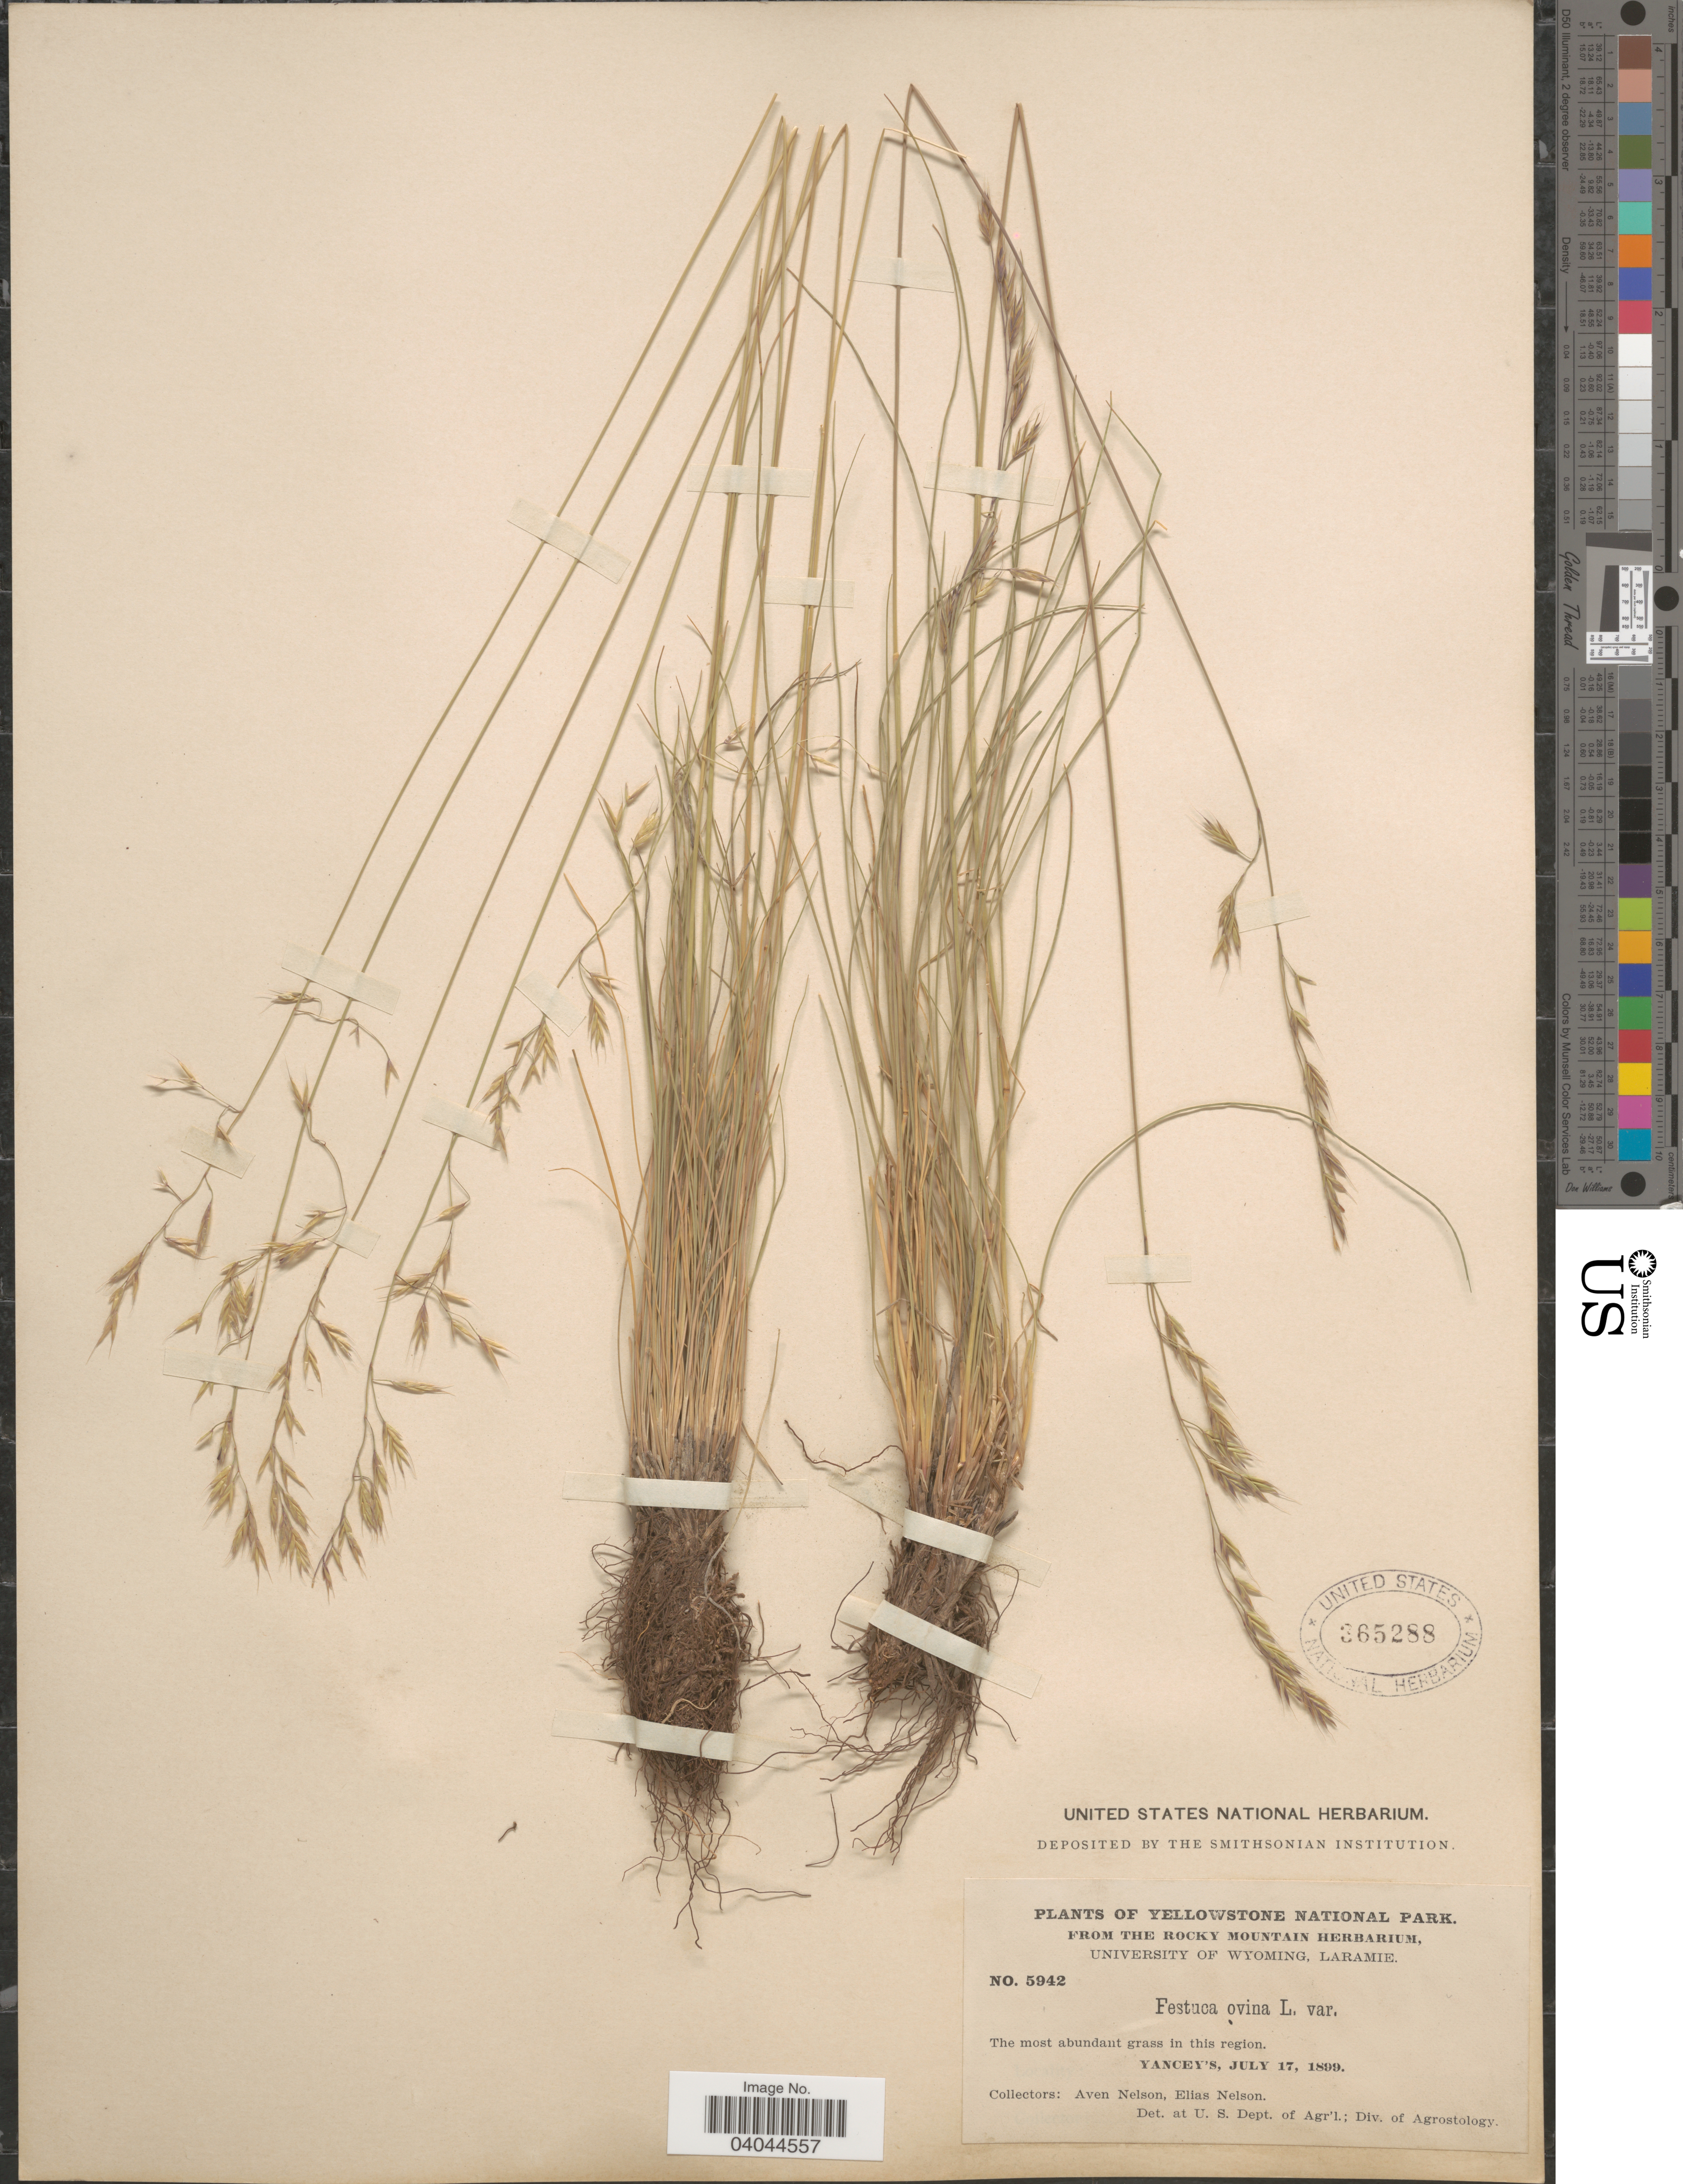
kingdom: Plantae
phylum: Tracheophyta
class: Liliopsida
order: Poales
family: Poaceae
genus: Festuca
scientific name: Festuca ovina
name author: L.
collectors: A. Nelson & E. Nelson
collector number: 5942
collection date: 1899-07-17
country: United States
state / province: Wyoming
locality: Yellowstone National Park. Yancey's.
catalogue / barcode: US 365288